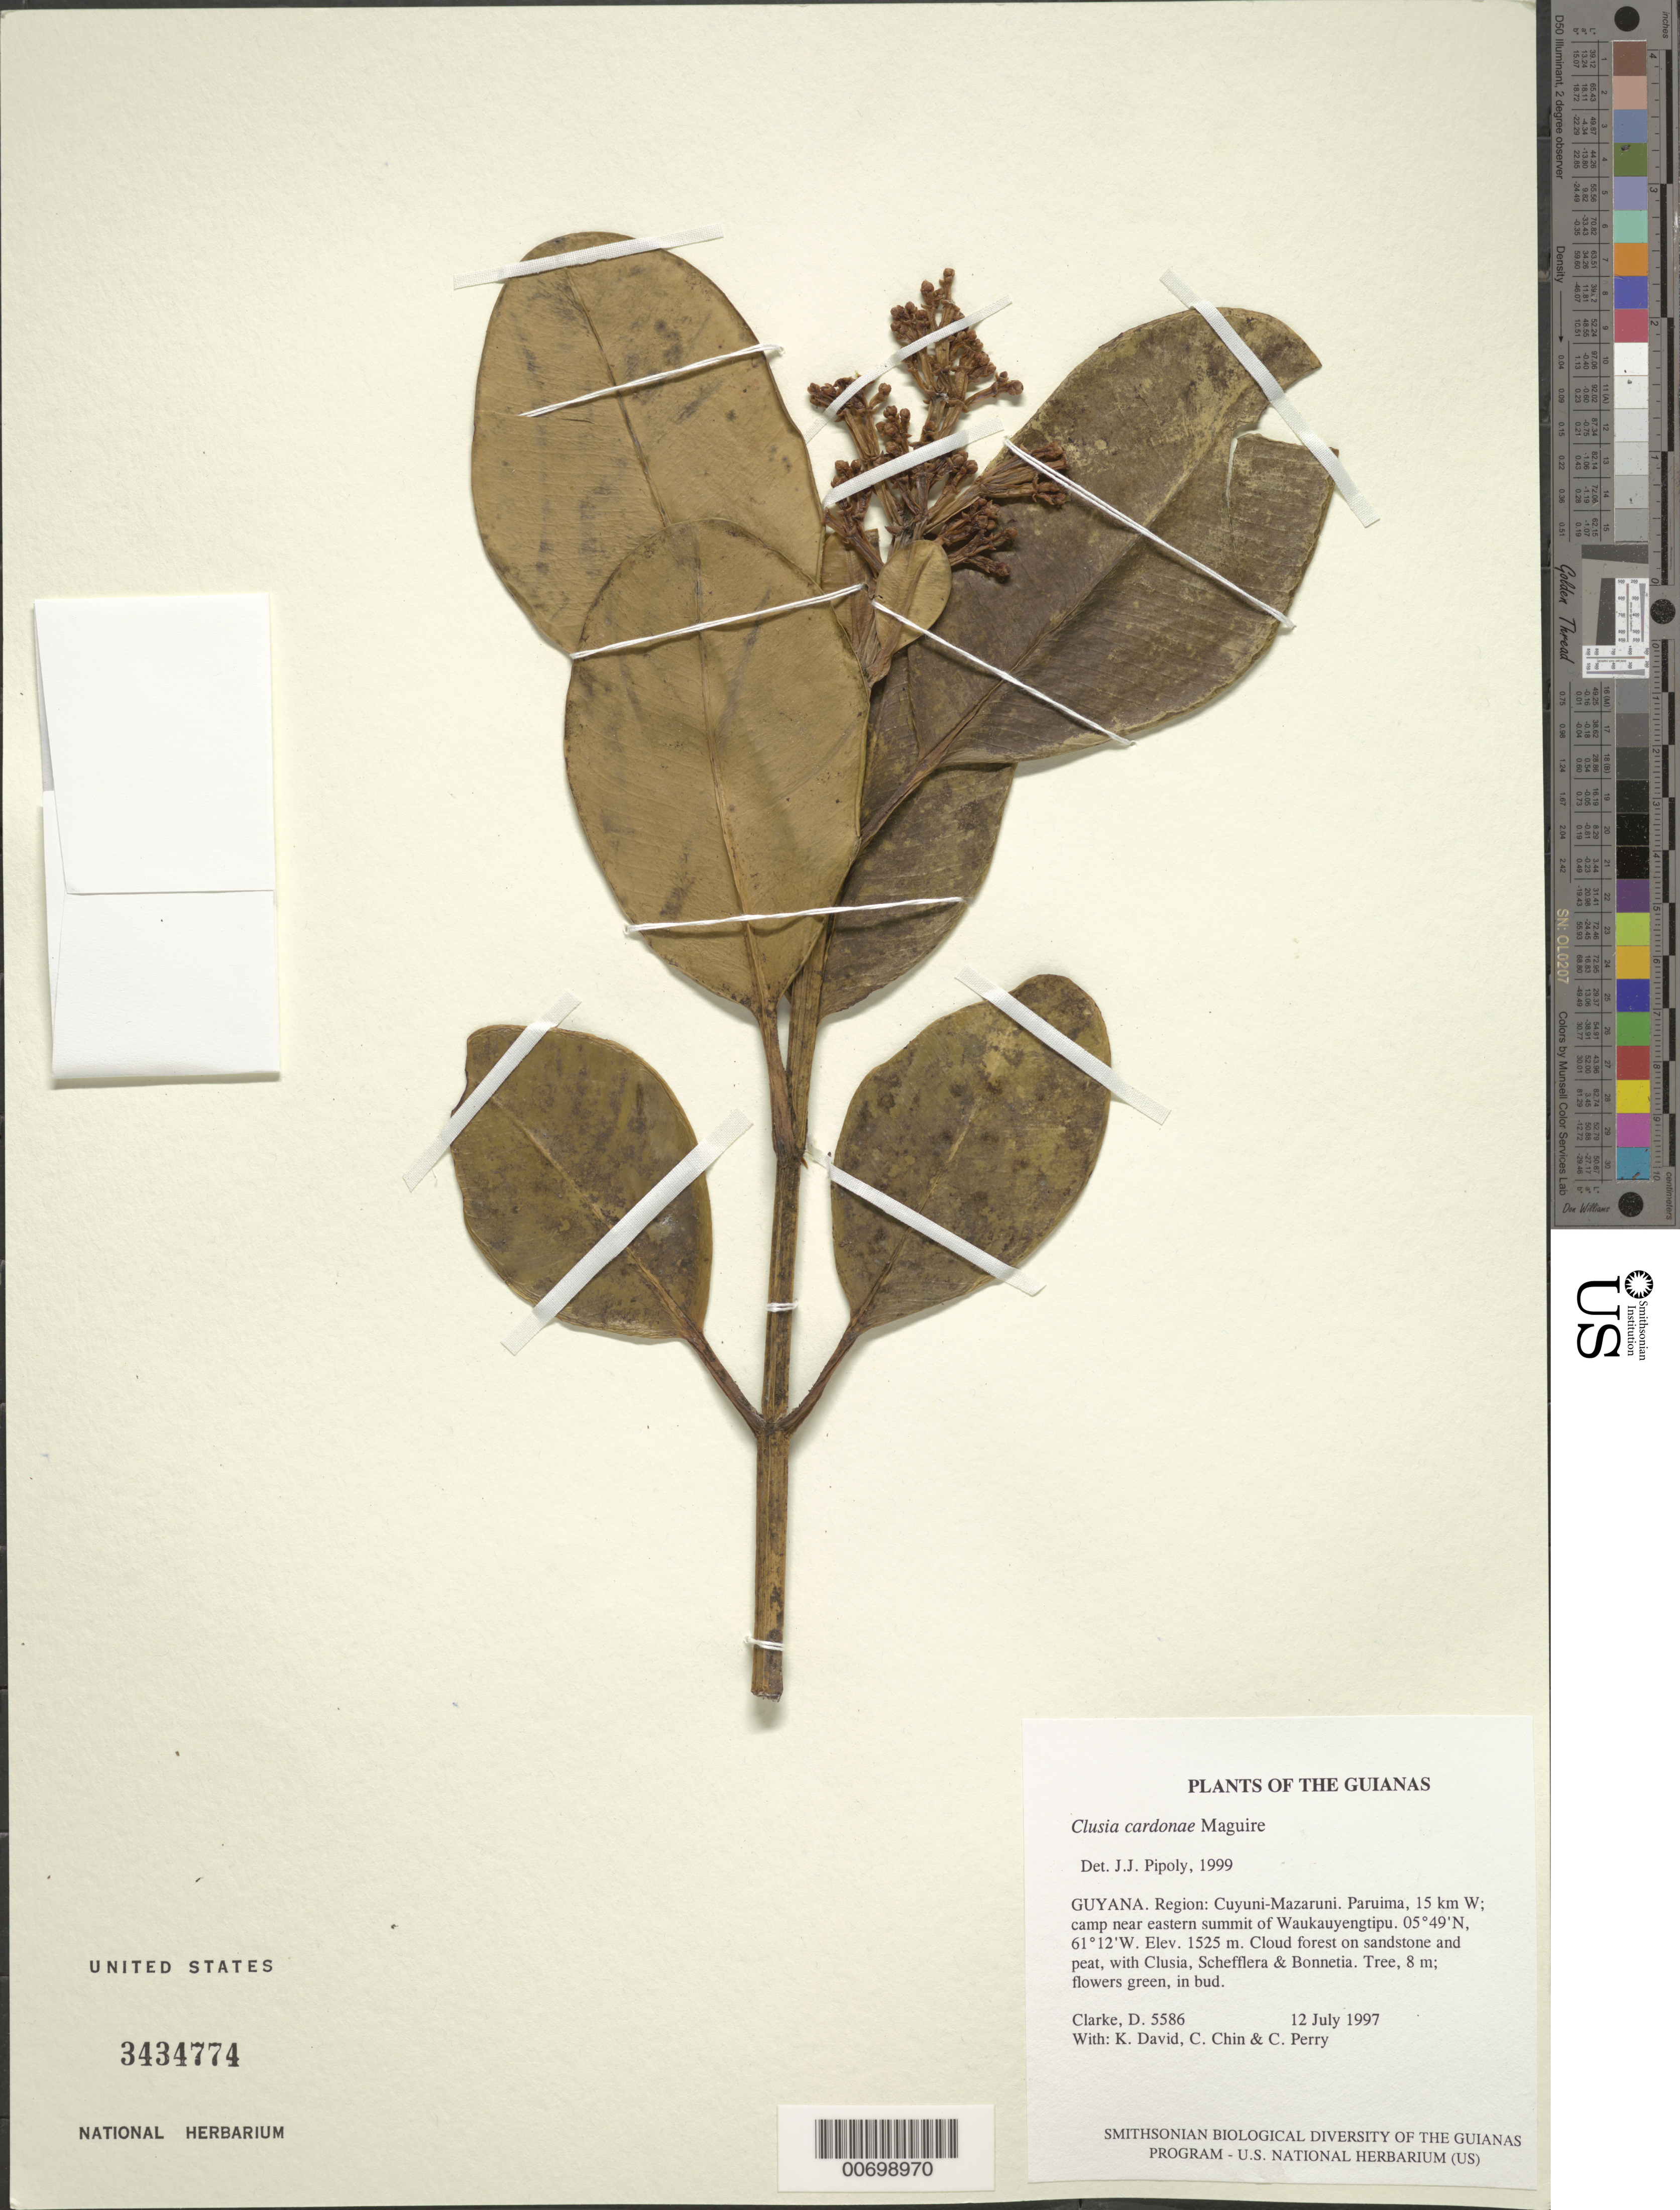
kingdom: Plantae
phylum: Tracheophyta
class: Magnoliopsida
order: Malpighiales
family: Clusiaceae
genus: Clusia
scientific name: Clusia cardonae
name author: Maguire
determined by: Pipoly, J. J., III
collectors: H. D. Clarke, K. David, C. Chin & C. Perry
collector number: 5586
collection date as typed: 12 July 1997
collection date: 1997-07-12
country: Guyana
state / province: Cuyuni-Mazaruni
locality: Paruima, 15 km W; camp near eastern summit of Waukauyengtipu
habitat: Cloud forest on sandstone and peat, with Clusia, Schefflera & Bonnetia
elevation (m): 1525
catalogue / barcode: US 3434774